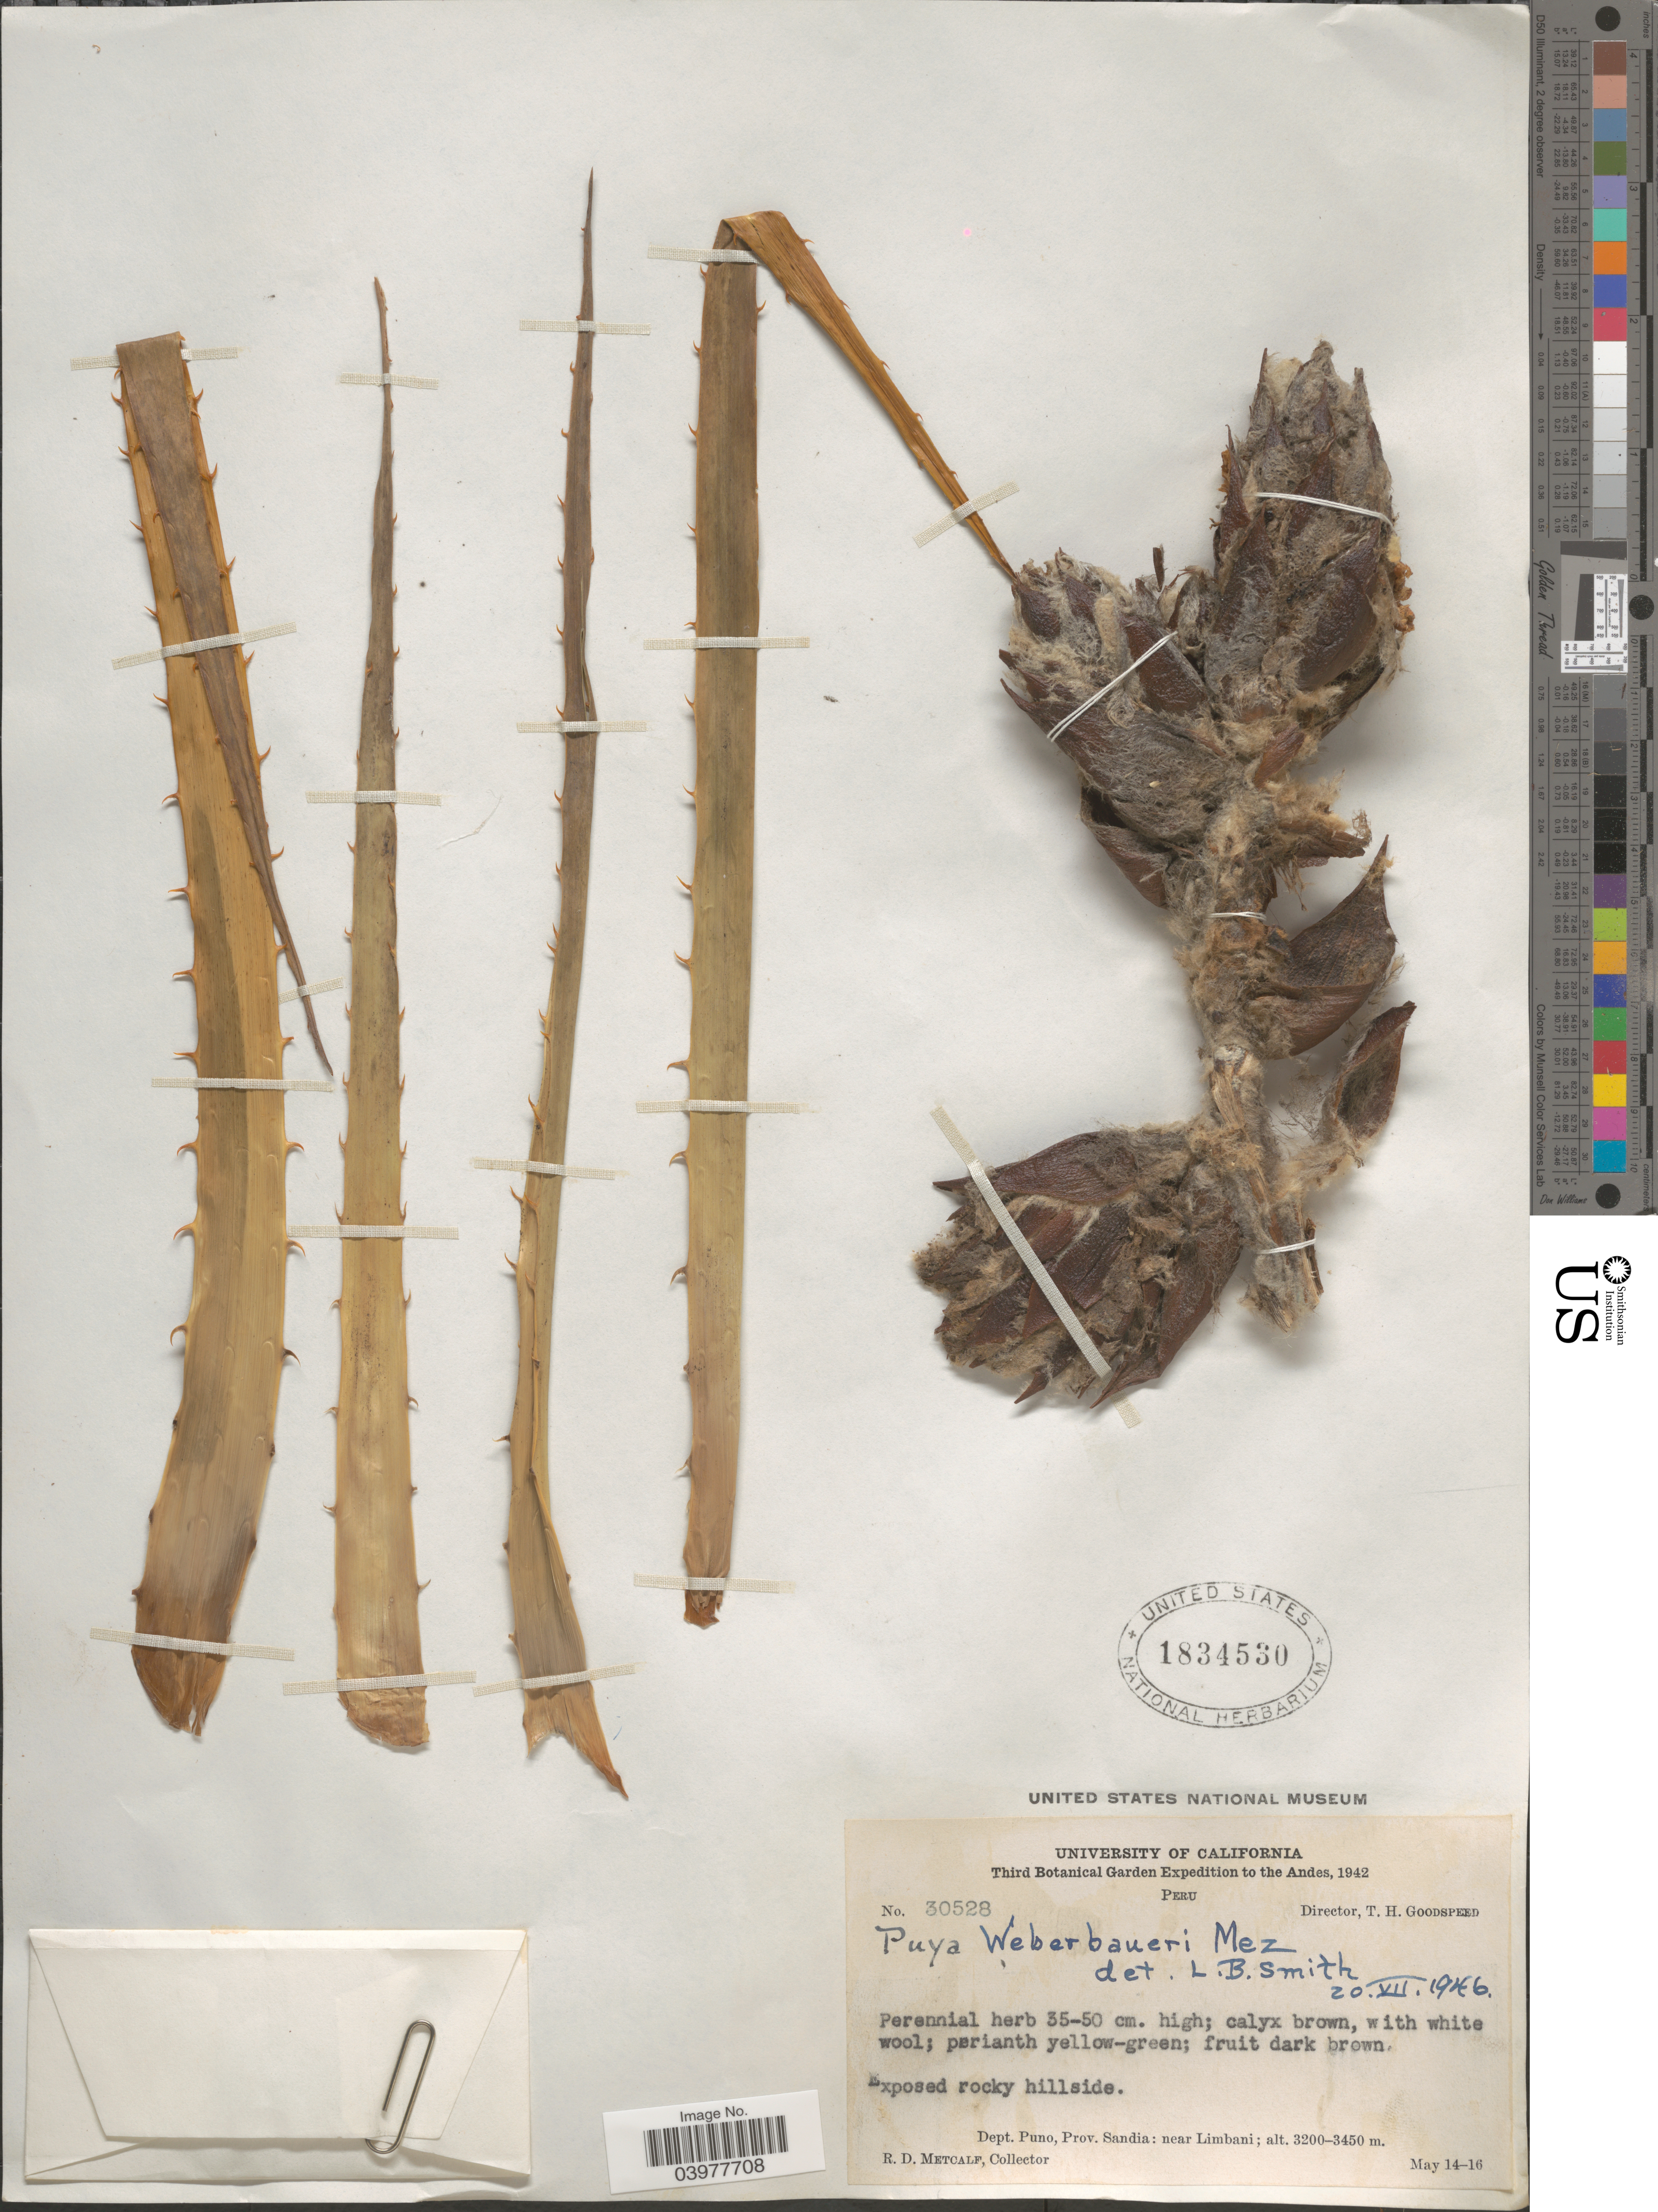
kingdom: Plantae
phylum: Tracheophyta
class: Liliopsida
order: Poales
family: Bromeliaceae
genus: Puya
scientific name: Puya weberbaueri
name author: Mez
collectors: R. D. Metcalf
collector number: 30528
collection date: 1942-05-14/1942-05-16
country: Peru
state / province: Puno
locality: The Andes. Dept. Puno, Prov. Sandia: near Limbani.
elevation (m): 3200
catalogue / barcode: US 1834530